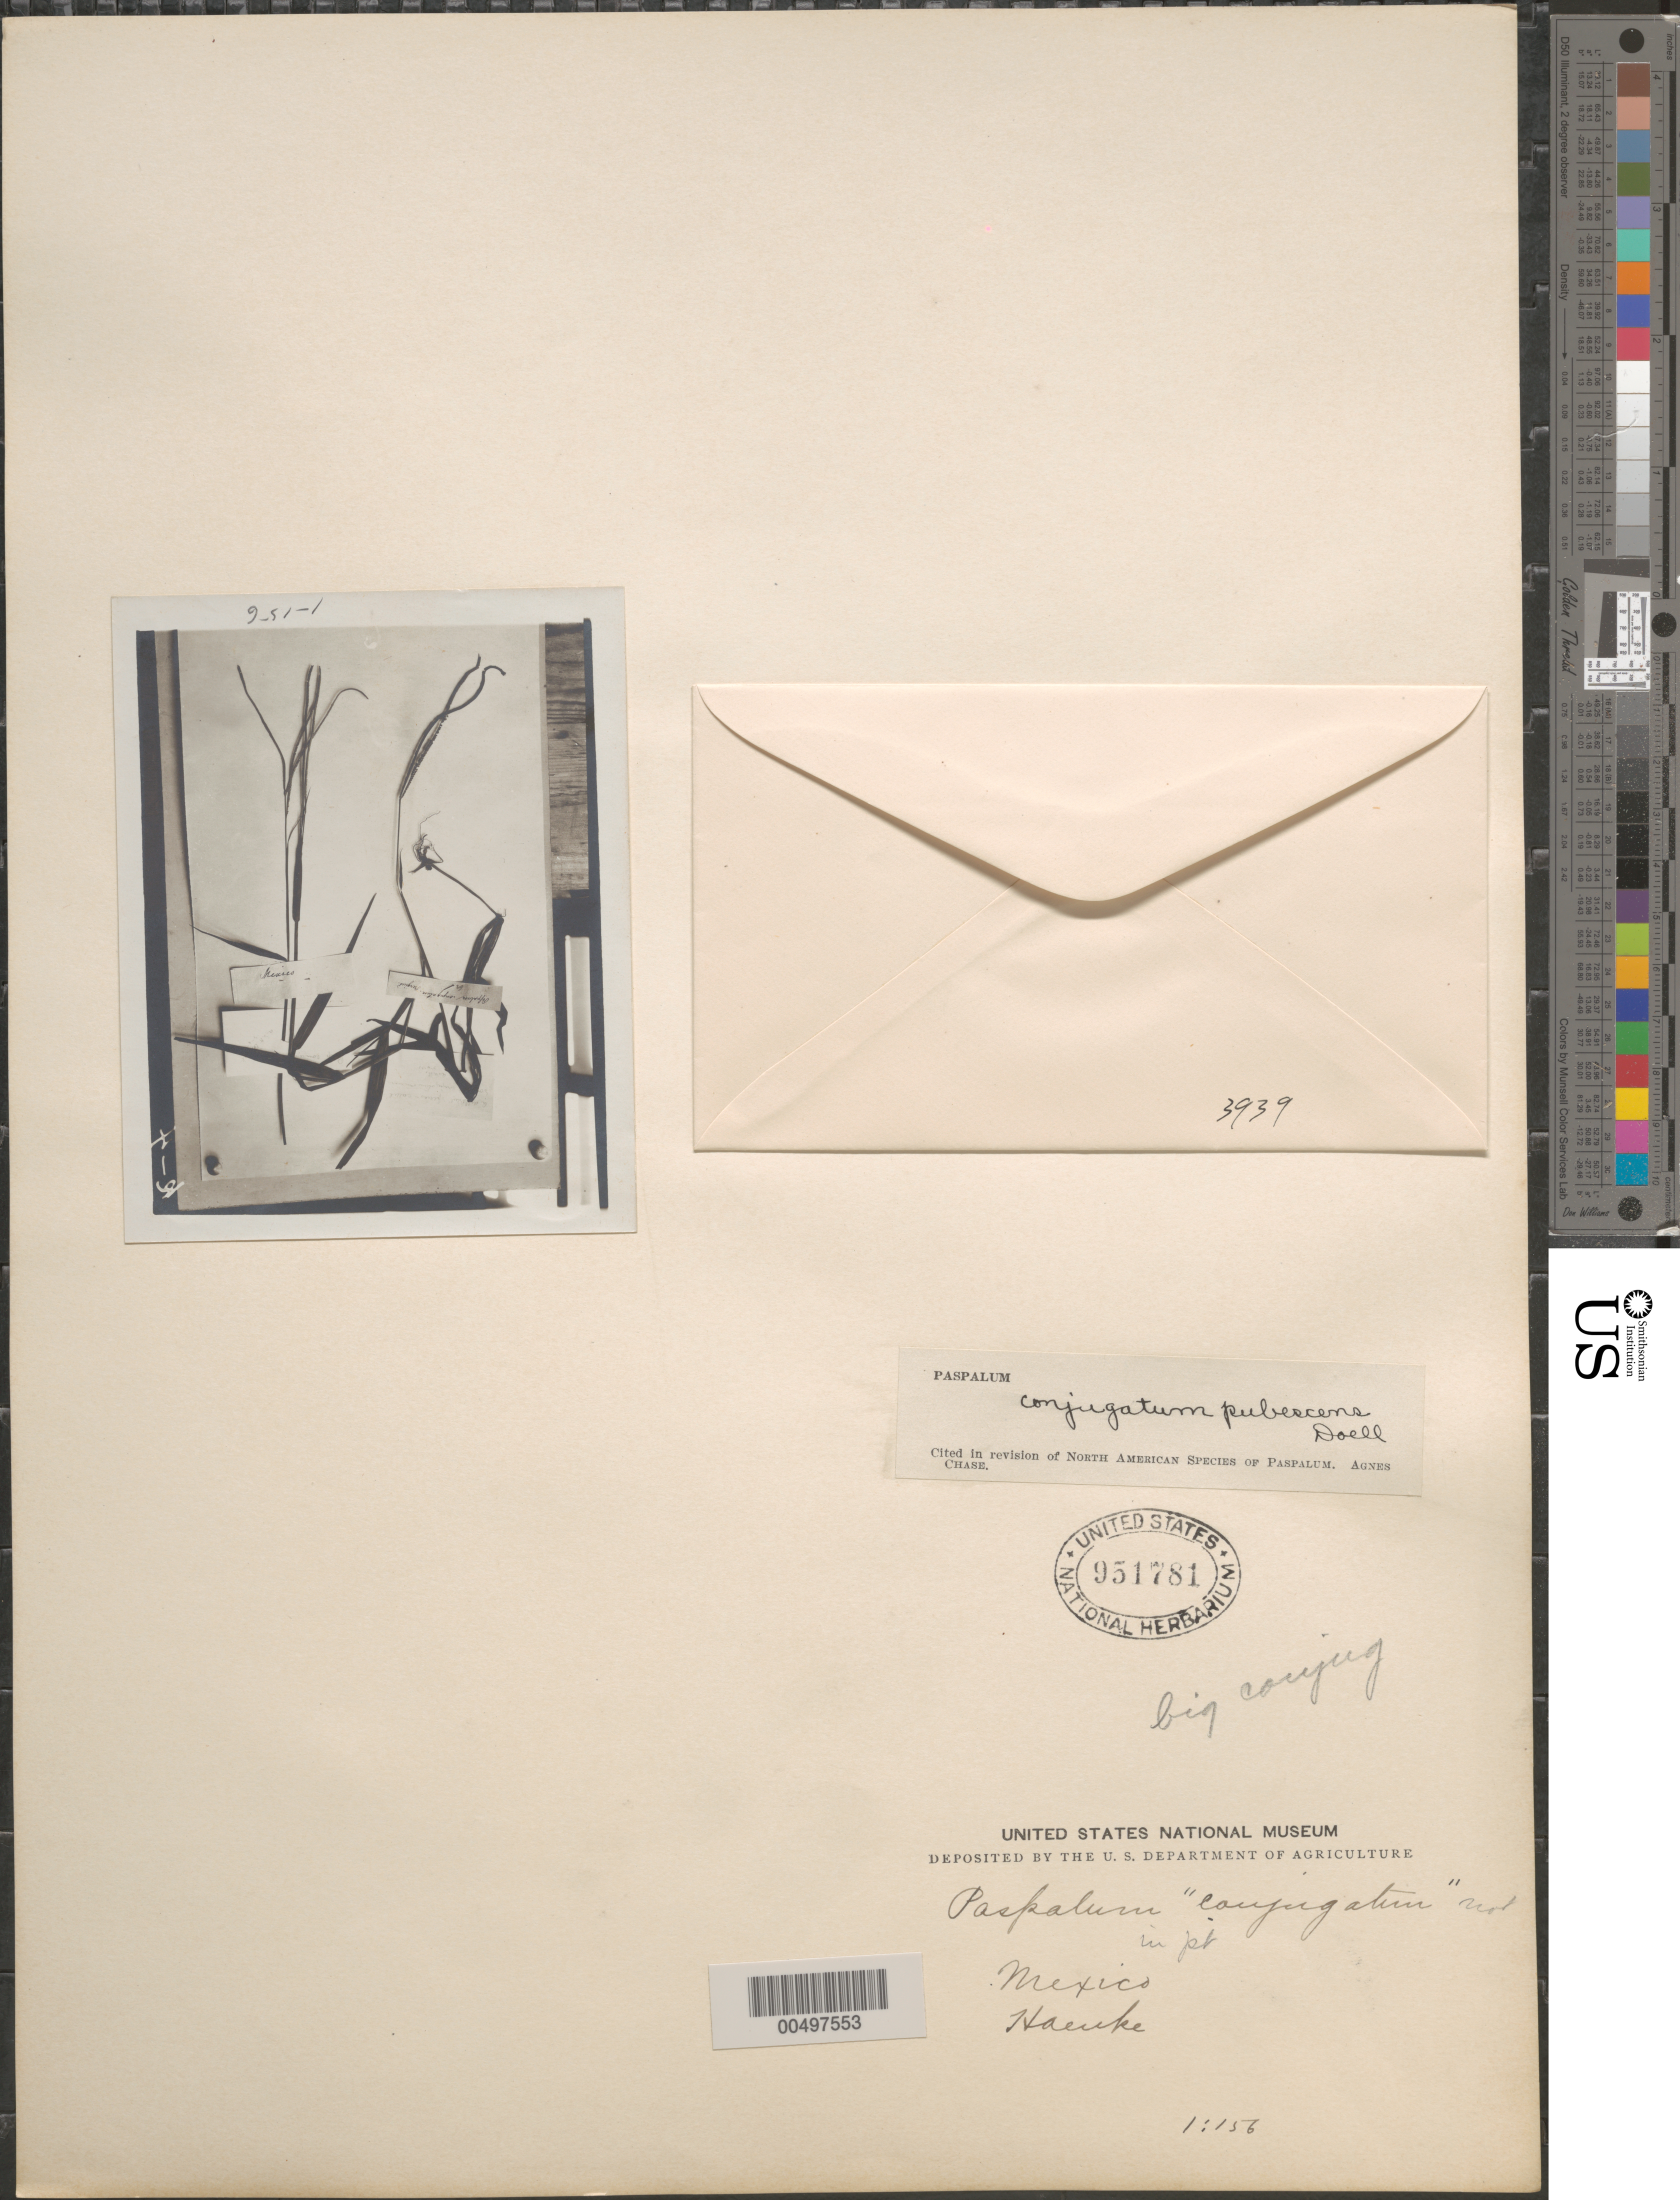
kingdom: Plantae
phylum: Tracheophyta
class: Liliopsida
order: Poales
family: Poaceae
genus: Paspalum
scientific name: Paspalum conjugatum var. pubescens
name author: Döll in Mart.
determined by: Chase, [M.] Agnes, (US)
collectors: T. P. X. Haenke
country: Mexico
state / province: Durango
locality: San Ramon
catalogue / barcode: US 951781